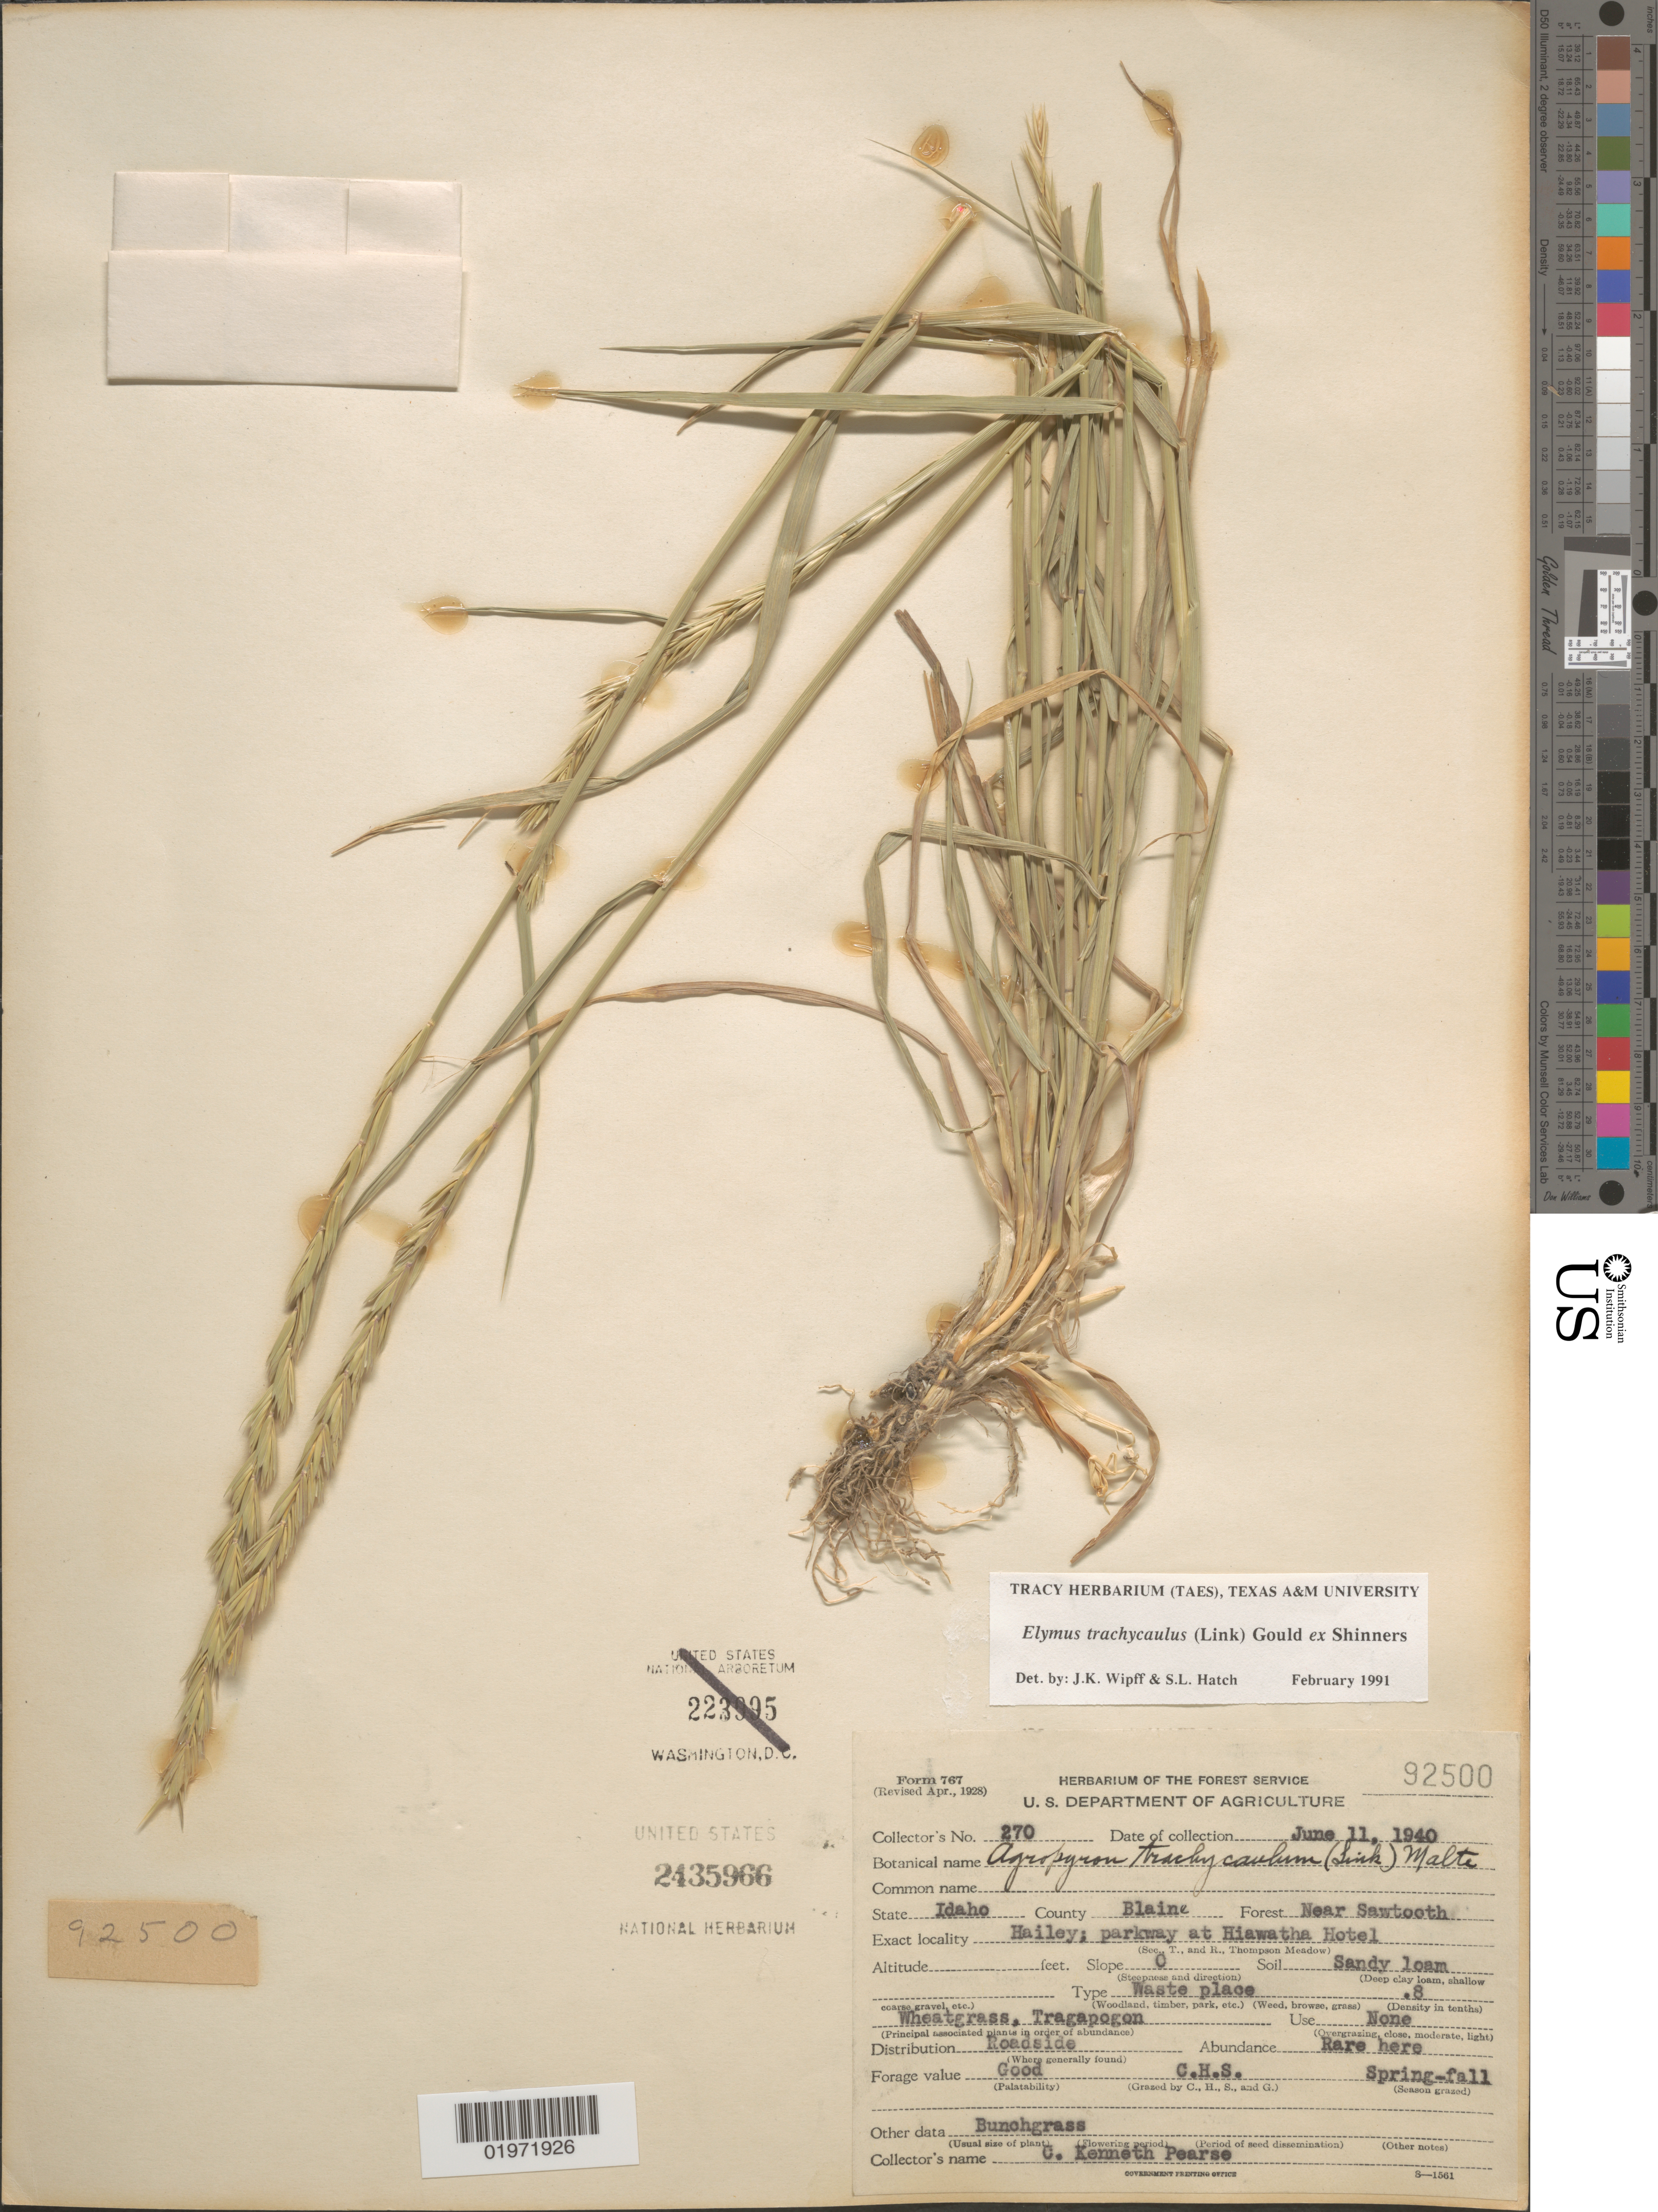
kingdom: Plantae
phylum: Tracheophyta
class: Liliopsida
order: Poales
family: Poaceae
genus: Elymus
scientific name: Elymus trachycaulus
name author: (Link) Gould ex Shinners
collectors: C. Pearse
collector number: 270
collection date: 1940-06-11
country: United States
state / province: Idaho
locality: County Blaine. Forest Near Sawtooth. Hailey; parkway at Hiawath Hotel. Roadside.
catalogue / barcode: US 2435966